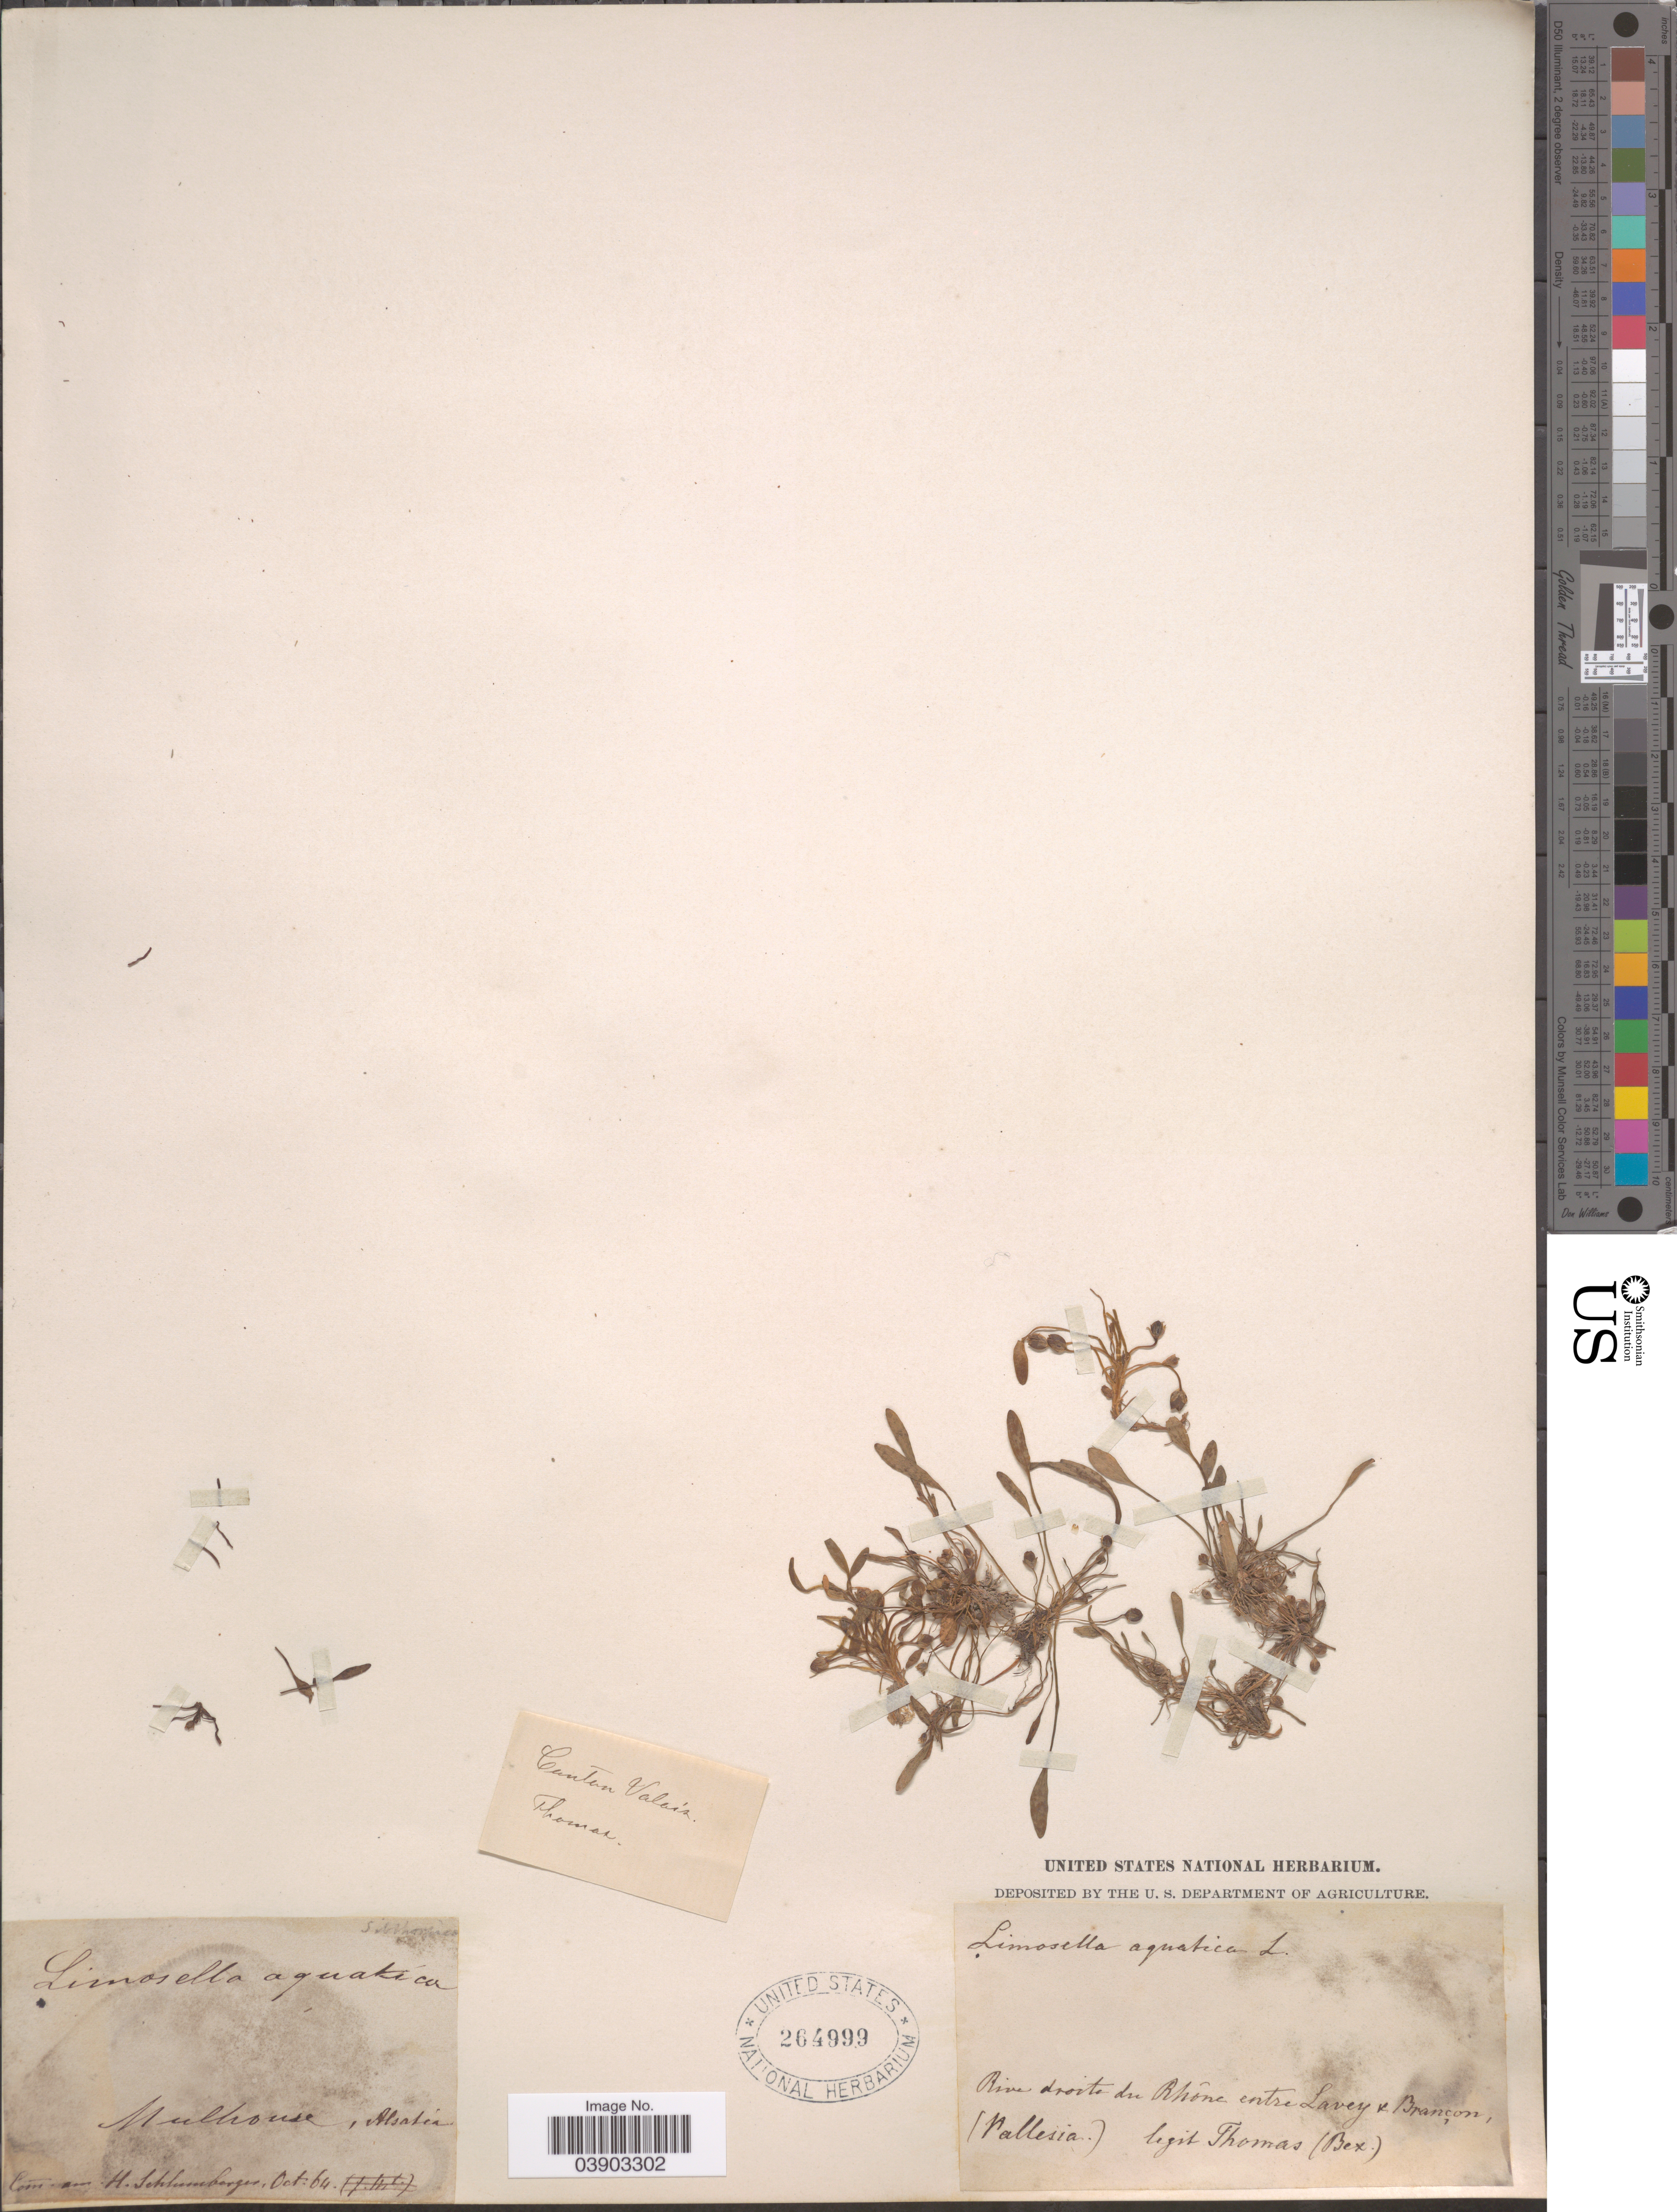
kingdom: Plantae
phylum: Tracheophyta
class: Magnoliopsida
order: Lamiales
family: Scrophulariaceae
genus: Limosella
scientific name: Limosella aquatica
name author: L.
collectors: Thomas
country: Switzerland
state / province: Valais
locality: Canton Valais. Mulhouse, Alsatea. River droite du Rhône entre Lavey & Brancon (Vallesia).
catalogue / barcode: US 264999